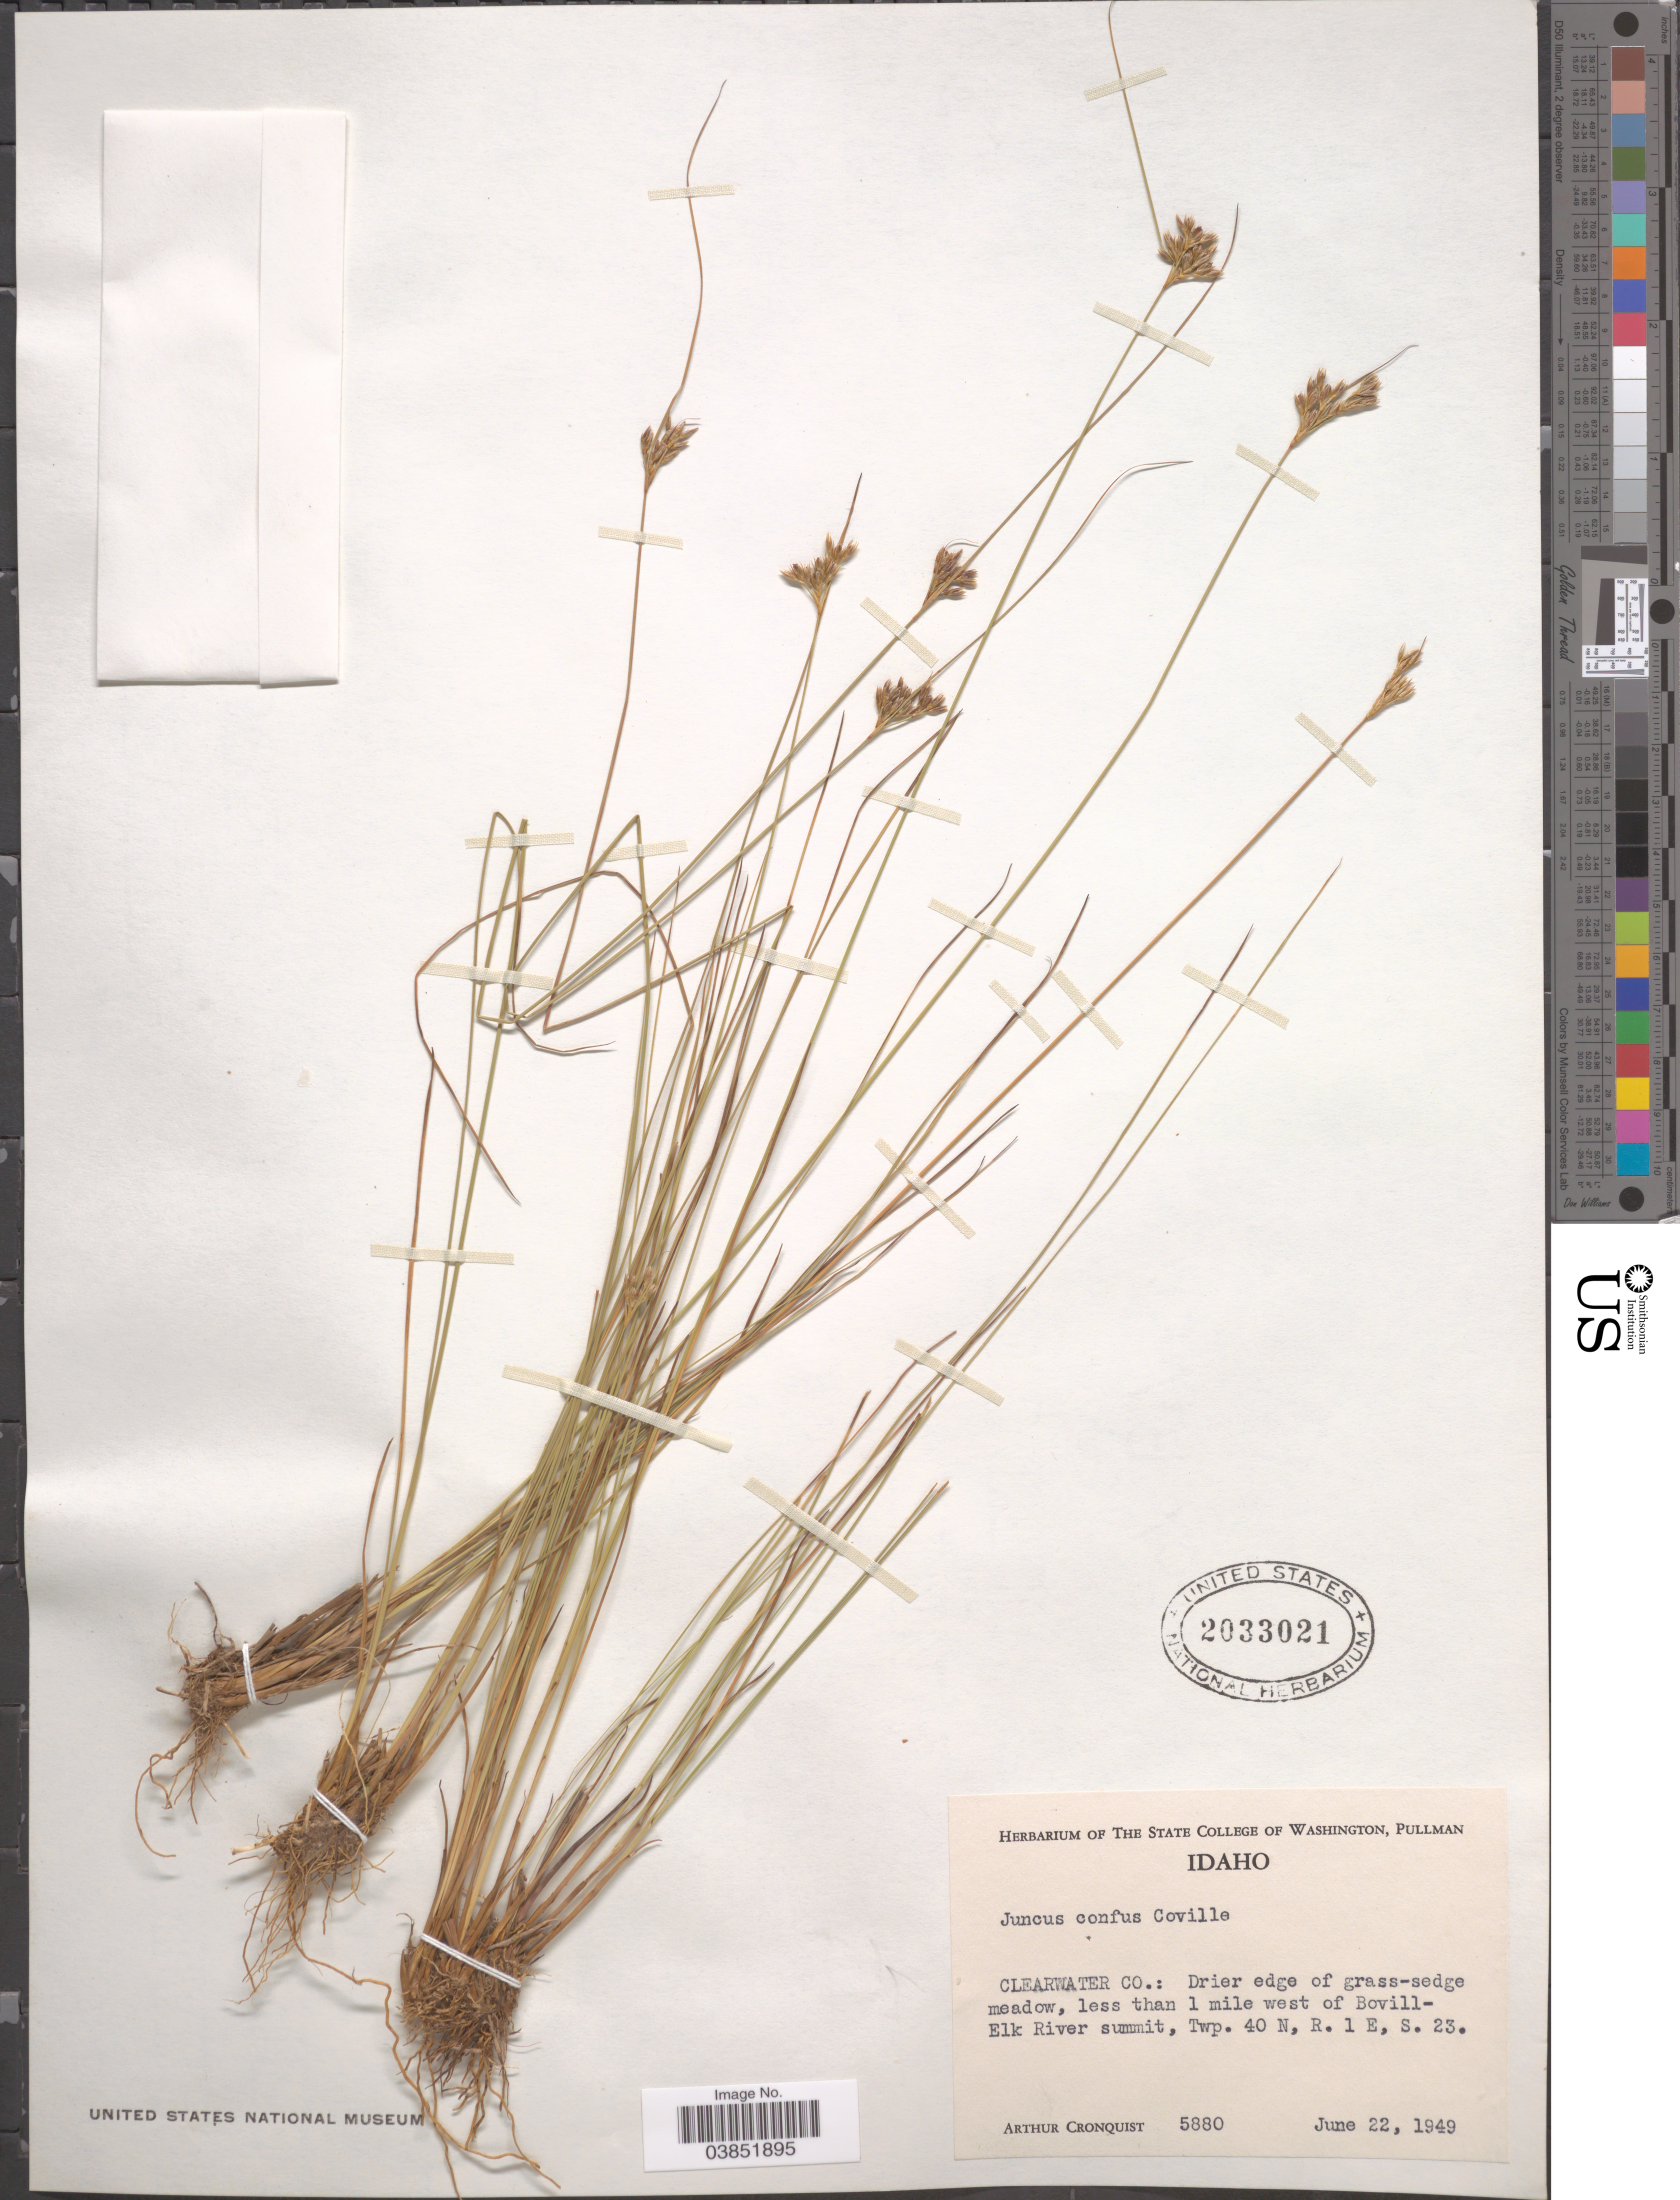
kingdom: Plantae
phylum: Tracheophyta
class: Liliopsida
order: Poales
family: Juncaceae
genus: Juncus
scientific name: Juncus confusus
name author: Coville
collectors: A. J. Cronquist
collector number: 5880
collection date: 1949-06-22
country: United States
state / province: Idaho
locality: Clearwater Co.: Drier edge of grass-sedge meadow, less than 1 mile west of Bovill-Elk River summit, Twp. 40 N, R. 1 E, S. 23.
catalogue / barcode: US 2033021